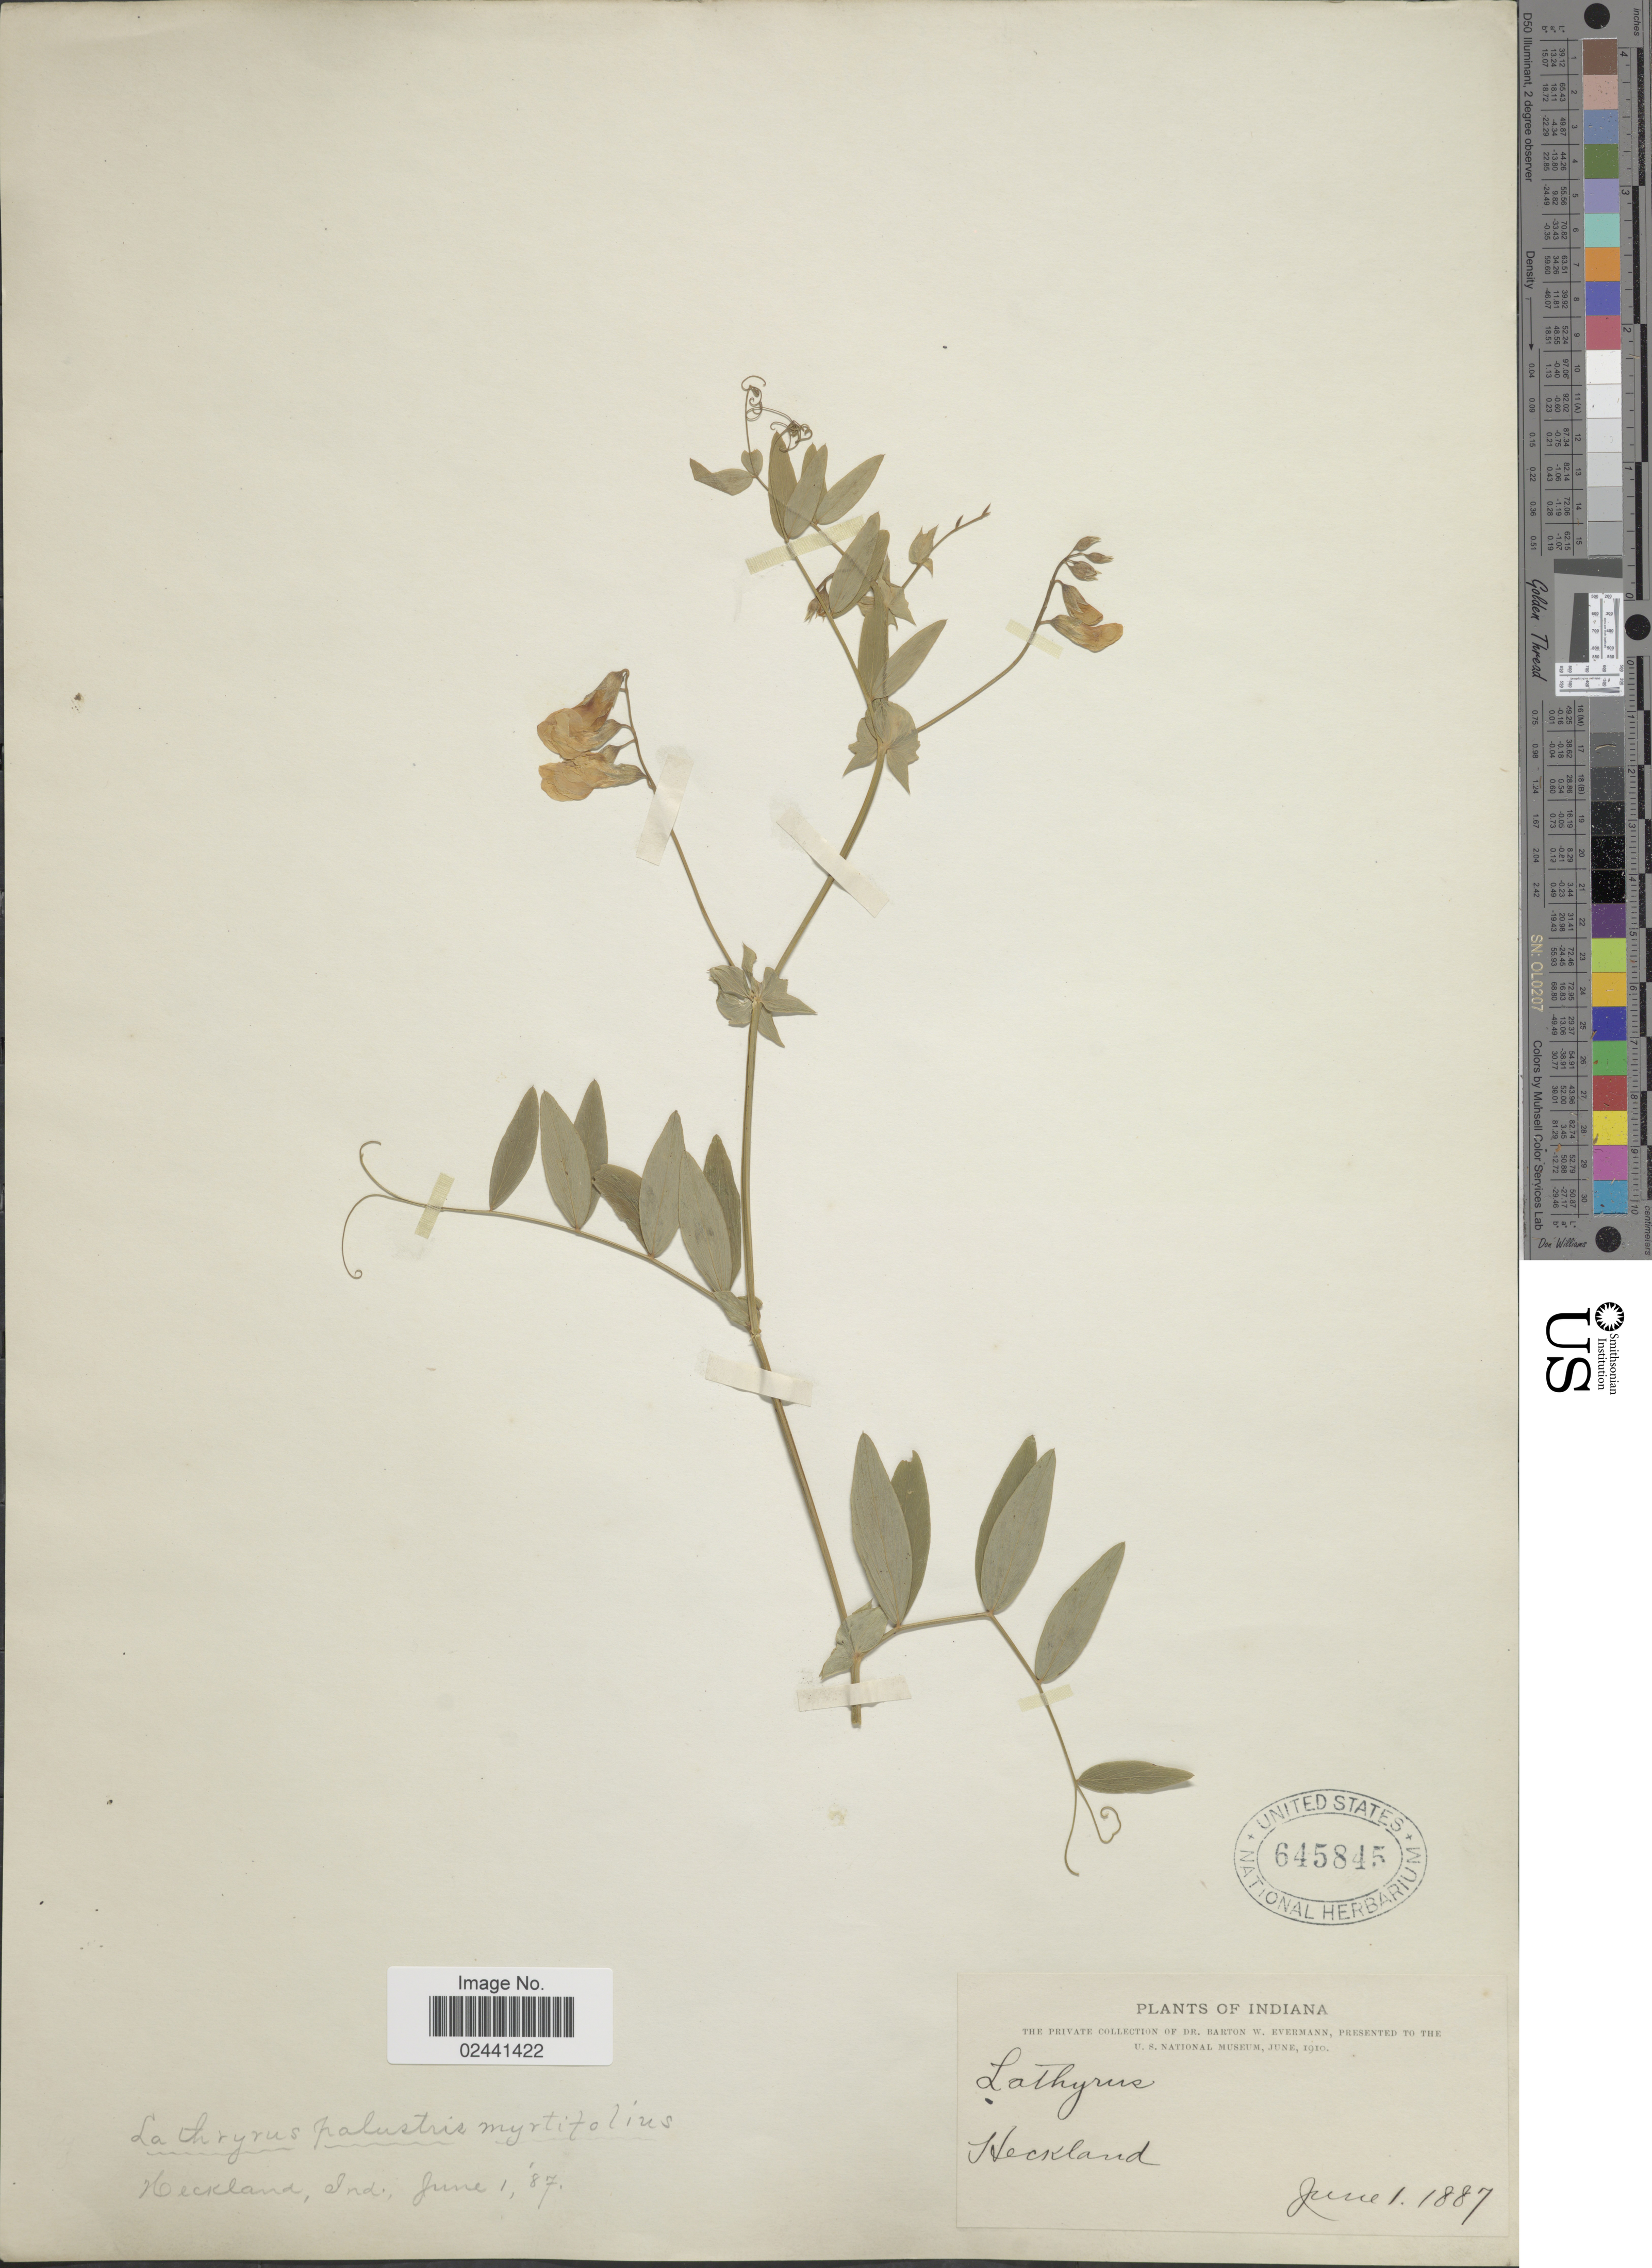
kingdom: Plantae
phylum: Tracheophyta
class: Magnoliopsida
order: Fabales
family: Fabaceae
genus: Lathyrus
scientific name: Lathyrus palustris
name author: L.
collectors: B. W. Evermann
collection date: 1887-06-01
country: United States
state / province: Indiana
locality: Heckland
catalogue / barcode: US 645845